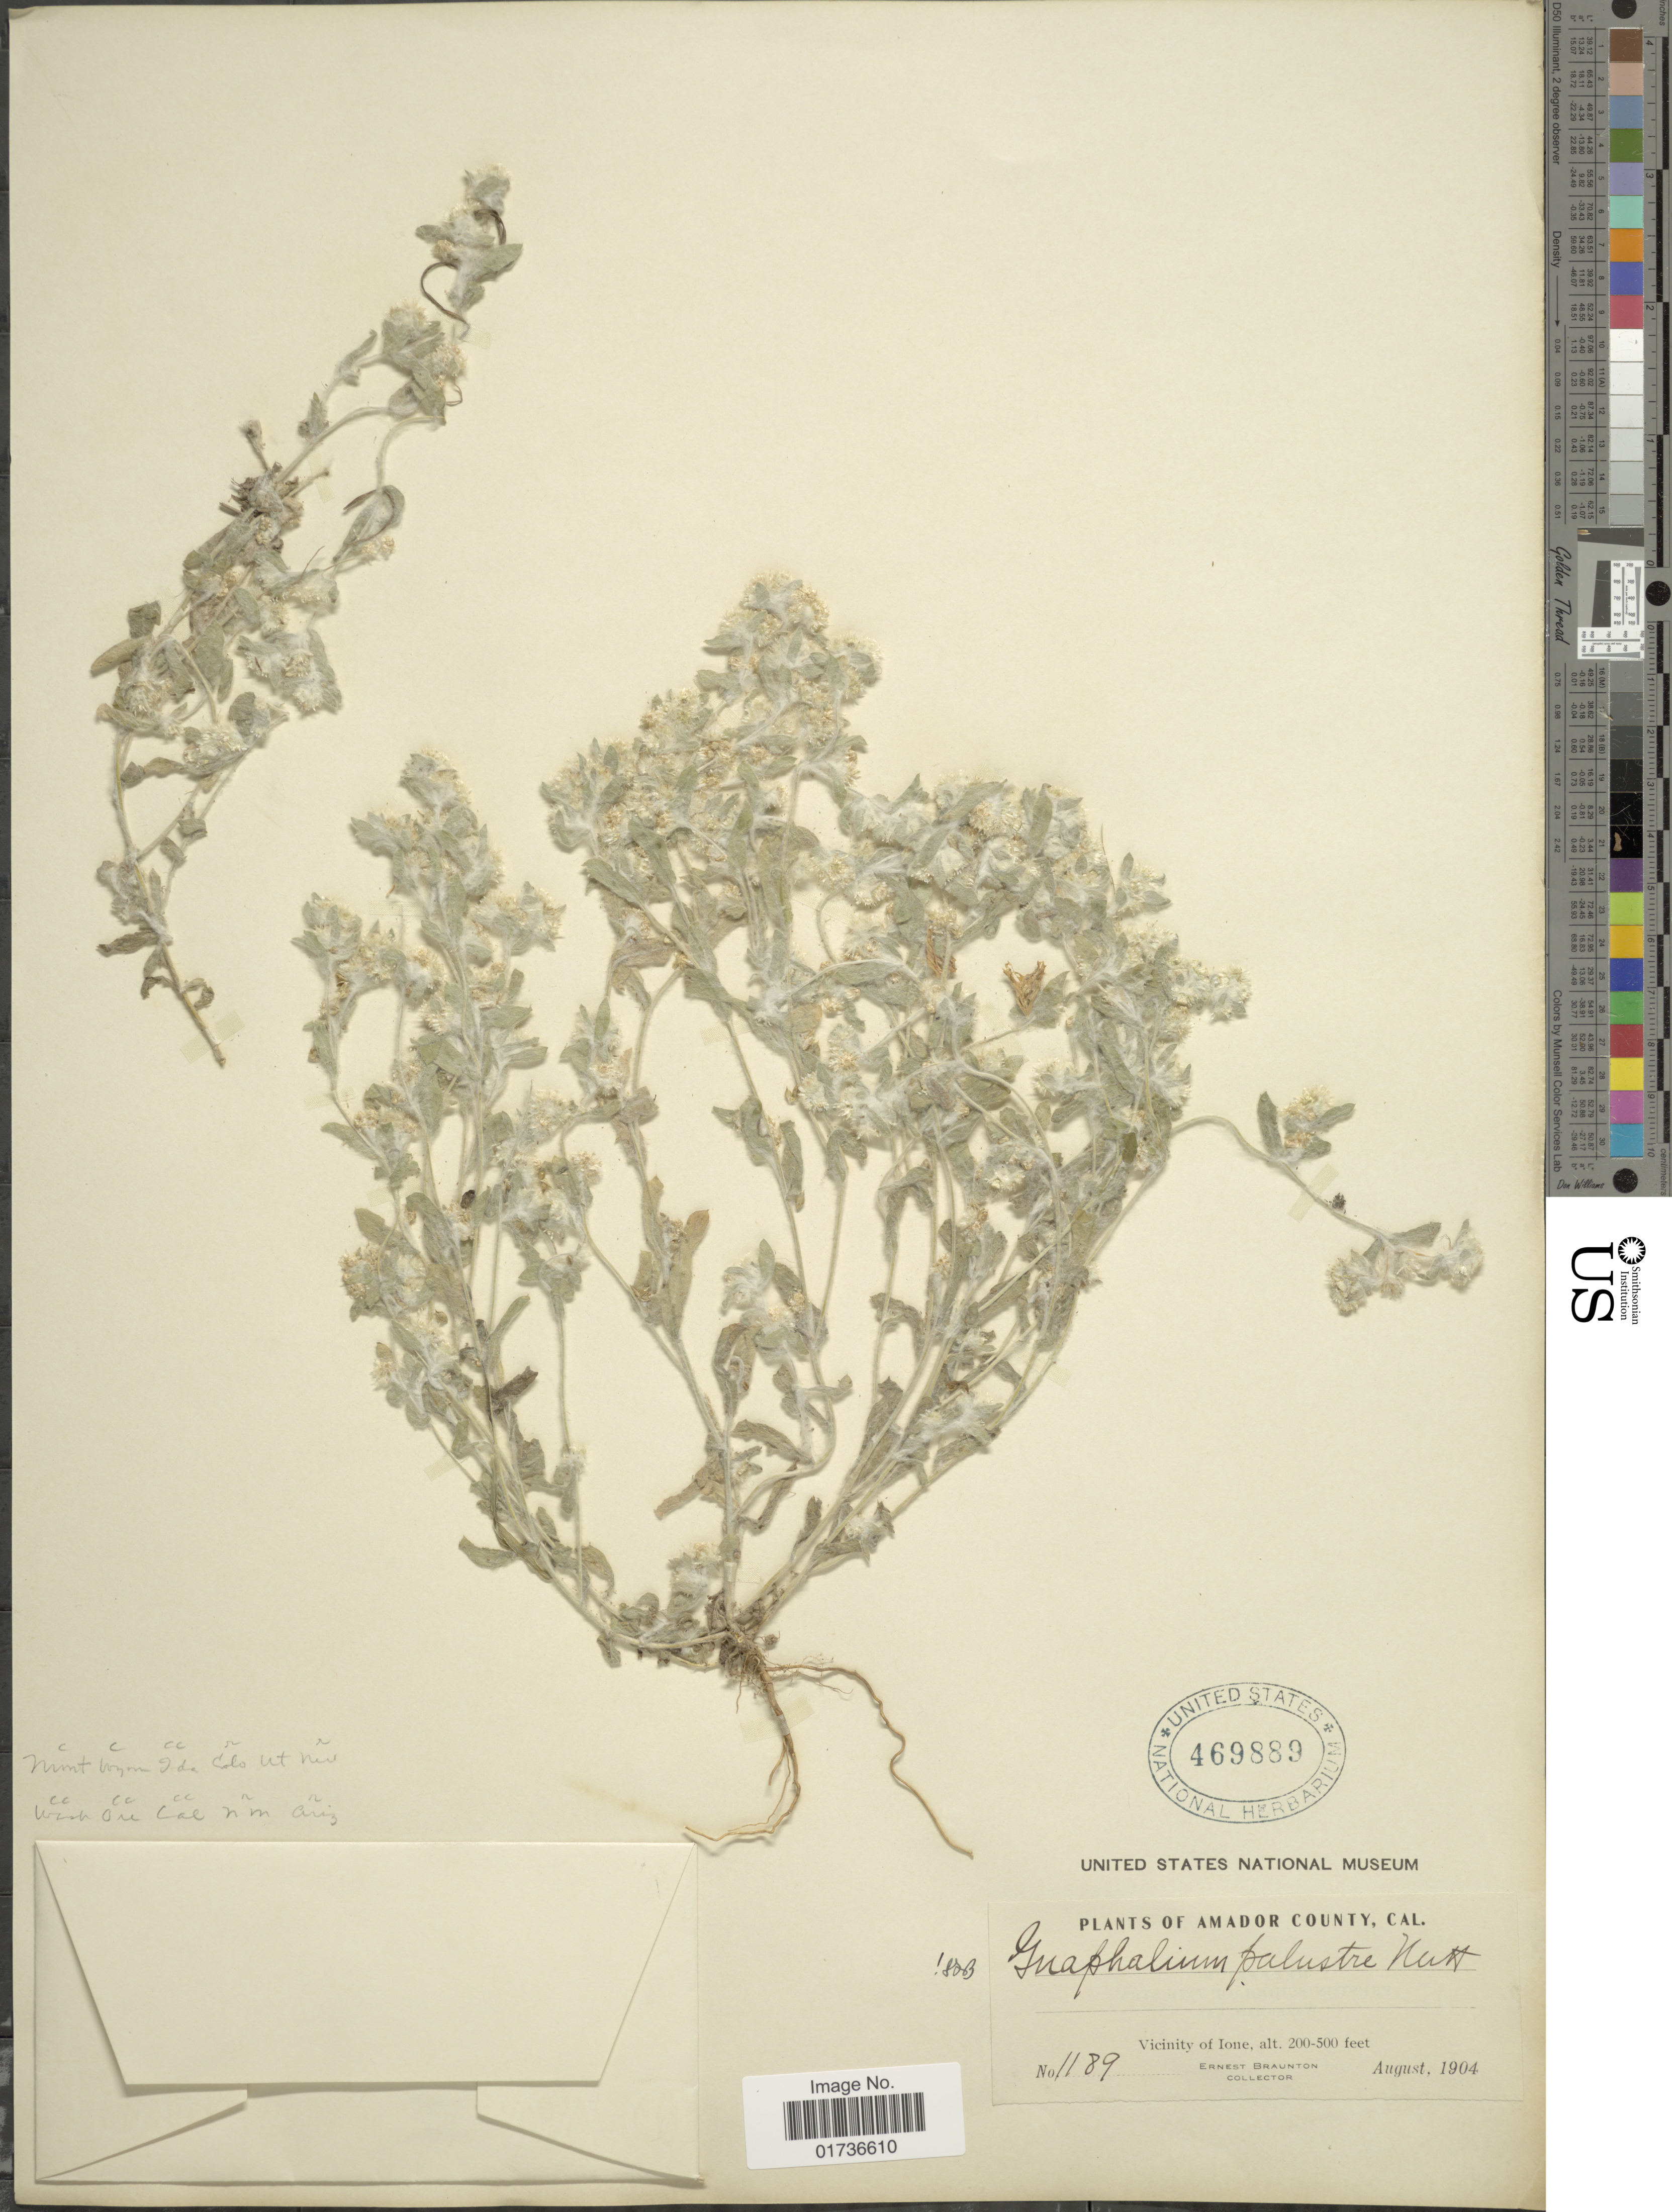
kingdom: Plantae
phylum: Tracheophyta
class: Magnoliopsida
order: Asterales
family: Asteraceae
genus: Gnaphalium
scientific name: Gnaphalium palustre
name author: Nutt.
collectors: E. Braunton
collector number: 1189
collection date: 1904-08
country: United States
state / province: California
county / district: Amador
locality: Amador County, Vicinity of Ione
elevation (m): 61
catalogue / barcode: US 469889